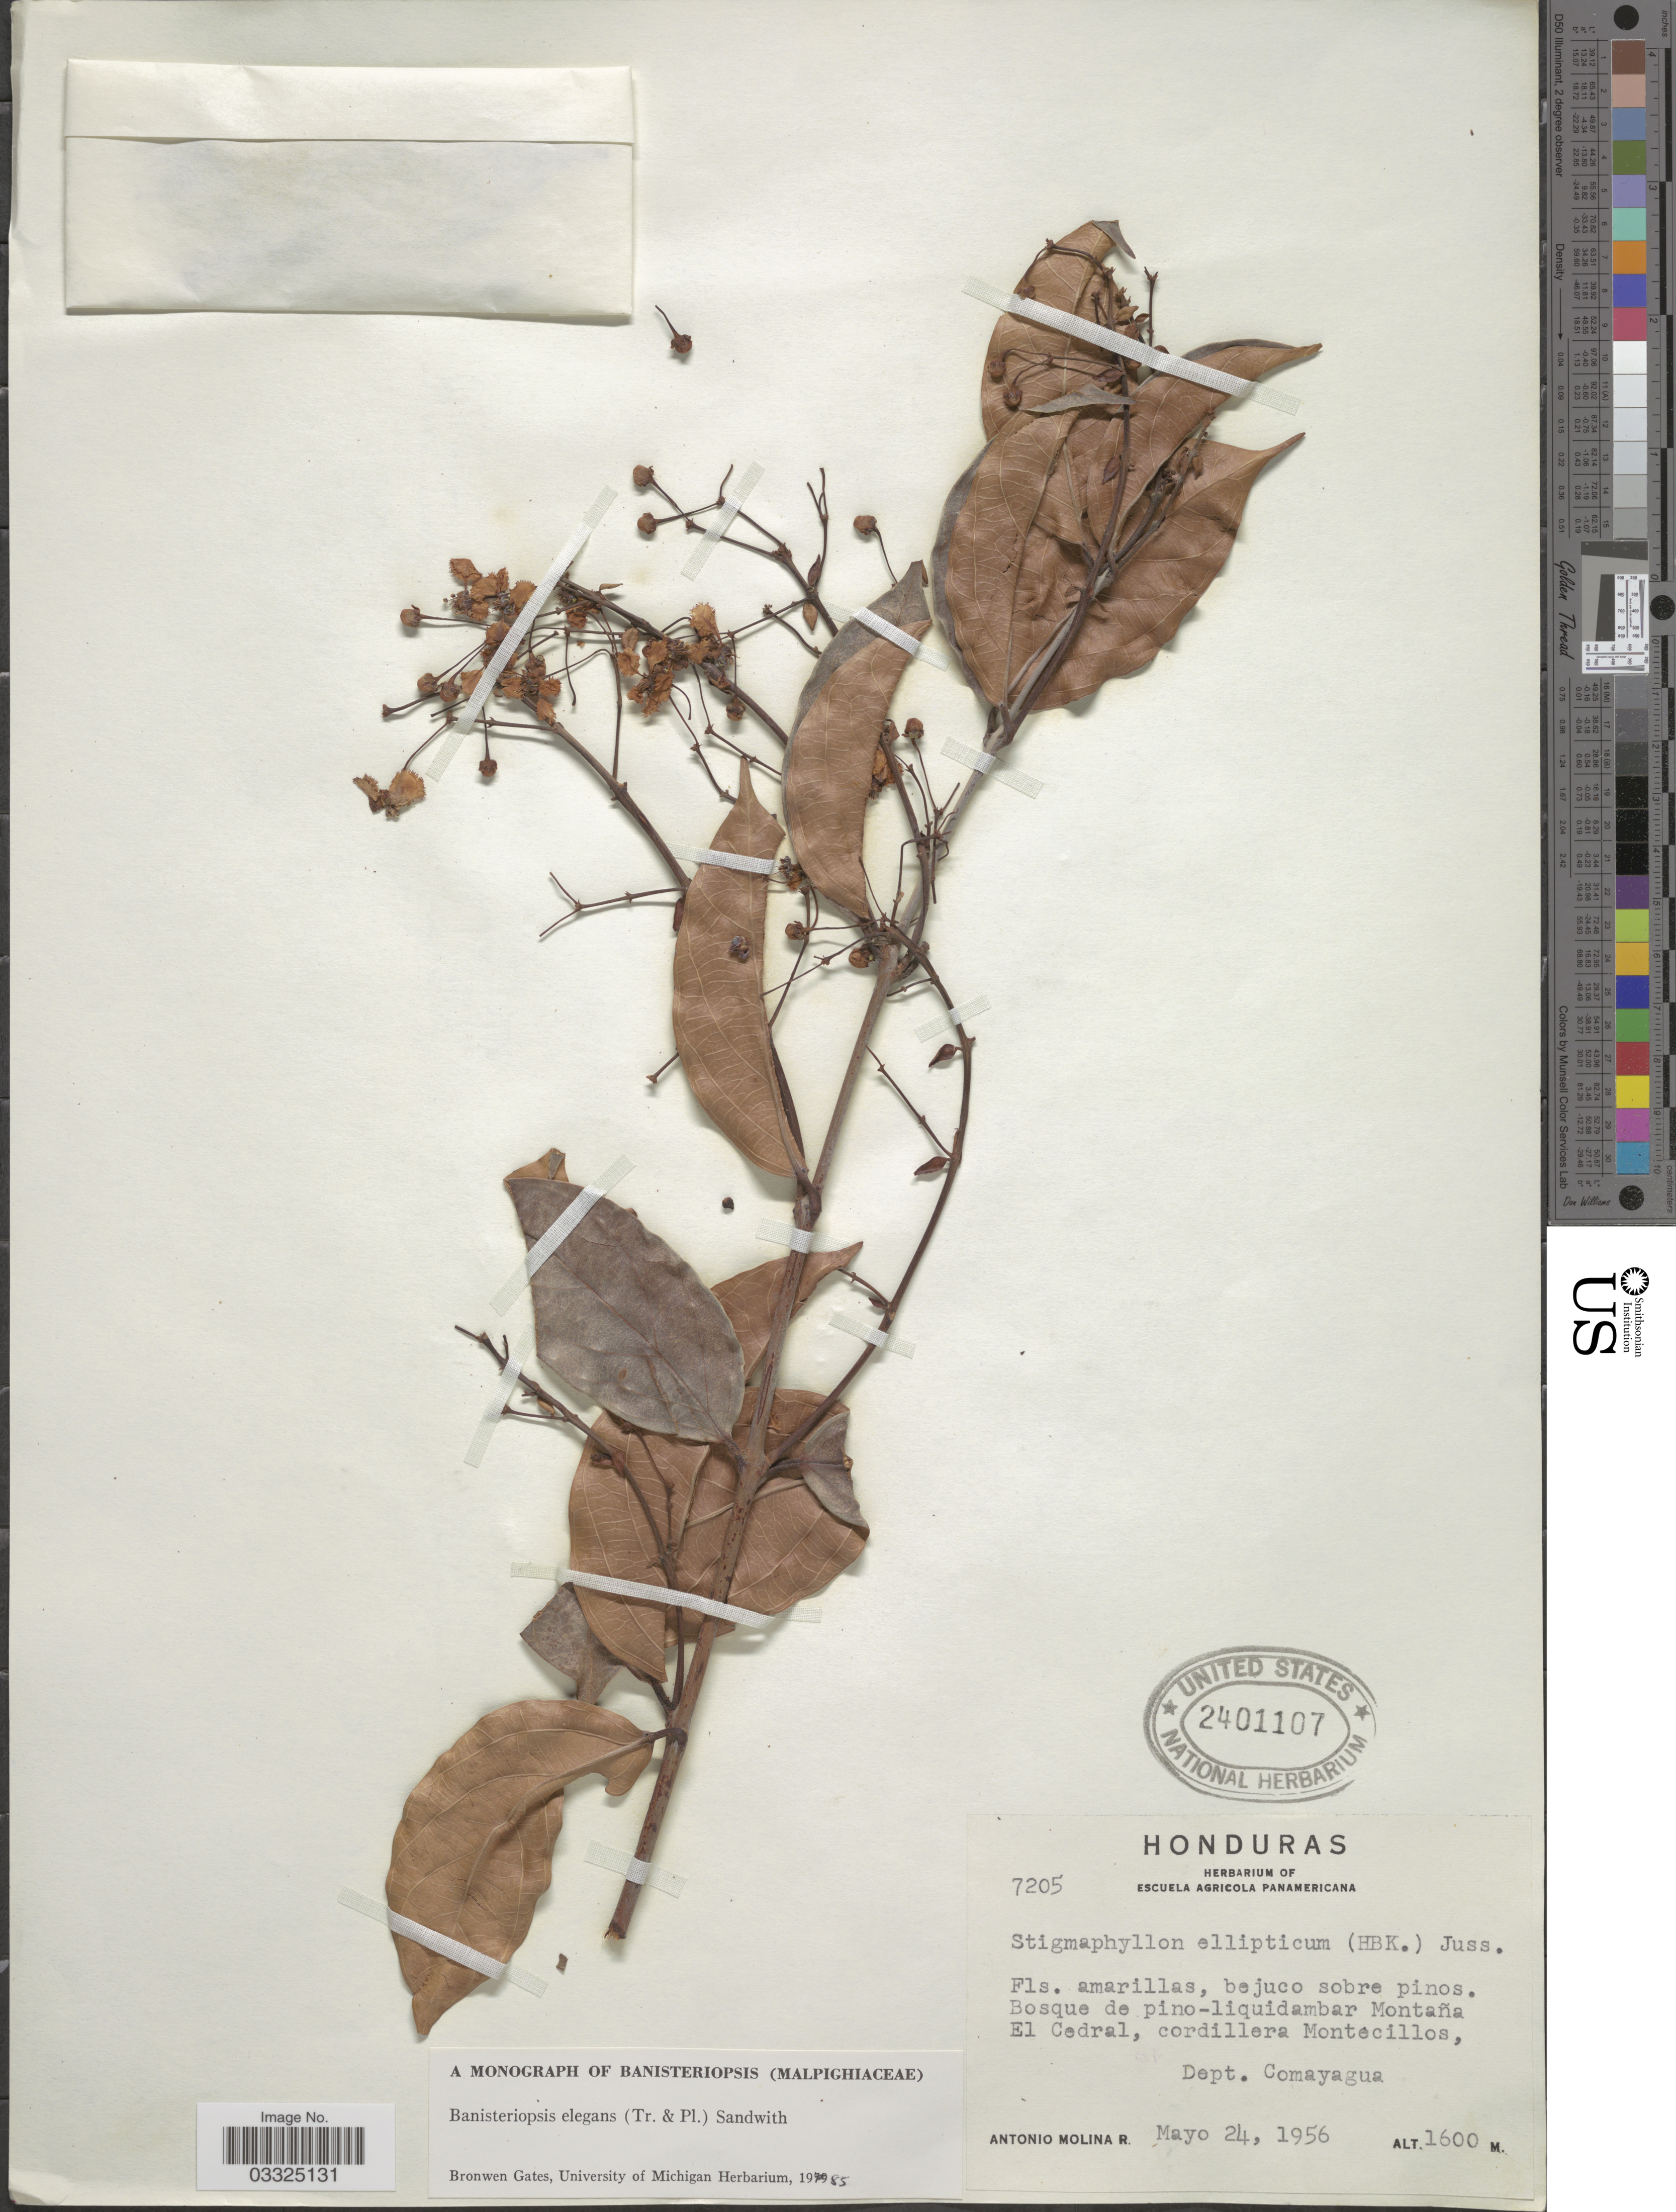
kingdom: Plantae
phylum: Tracheophyta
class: Magnoliopsida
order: Malpighiales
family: Malpighiaceae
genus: Banisteriopsis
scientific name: Banisteriopsis elegans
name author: (Triana & Planch.) Sandwith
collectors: A. Molina R.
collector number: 7205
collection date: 1956-05-24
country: Honduras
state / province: Comayagua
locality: Bosque de pino-liquidambar Montaña El Cedral, cordillera Montecillos, Dept. Comayagua.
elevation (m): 1600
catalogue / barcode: US 2401107